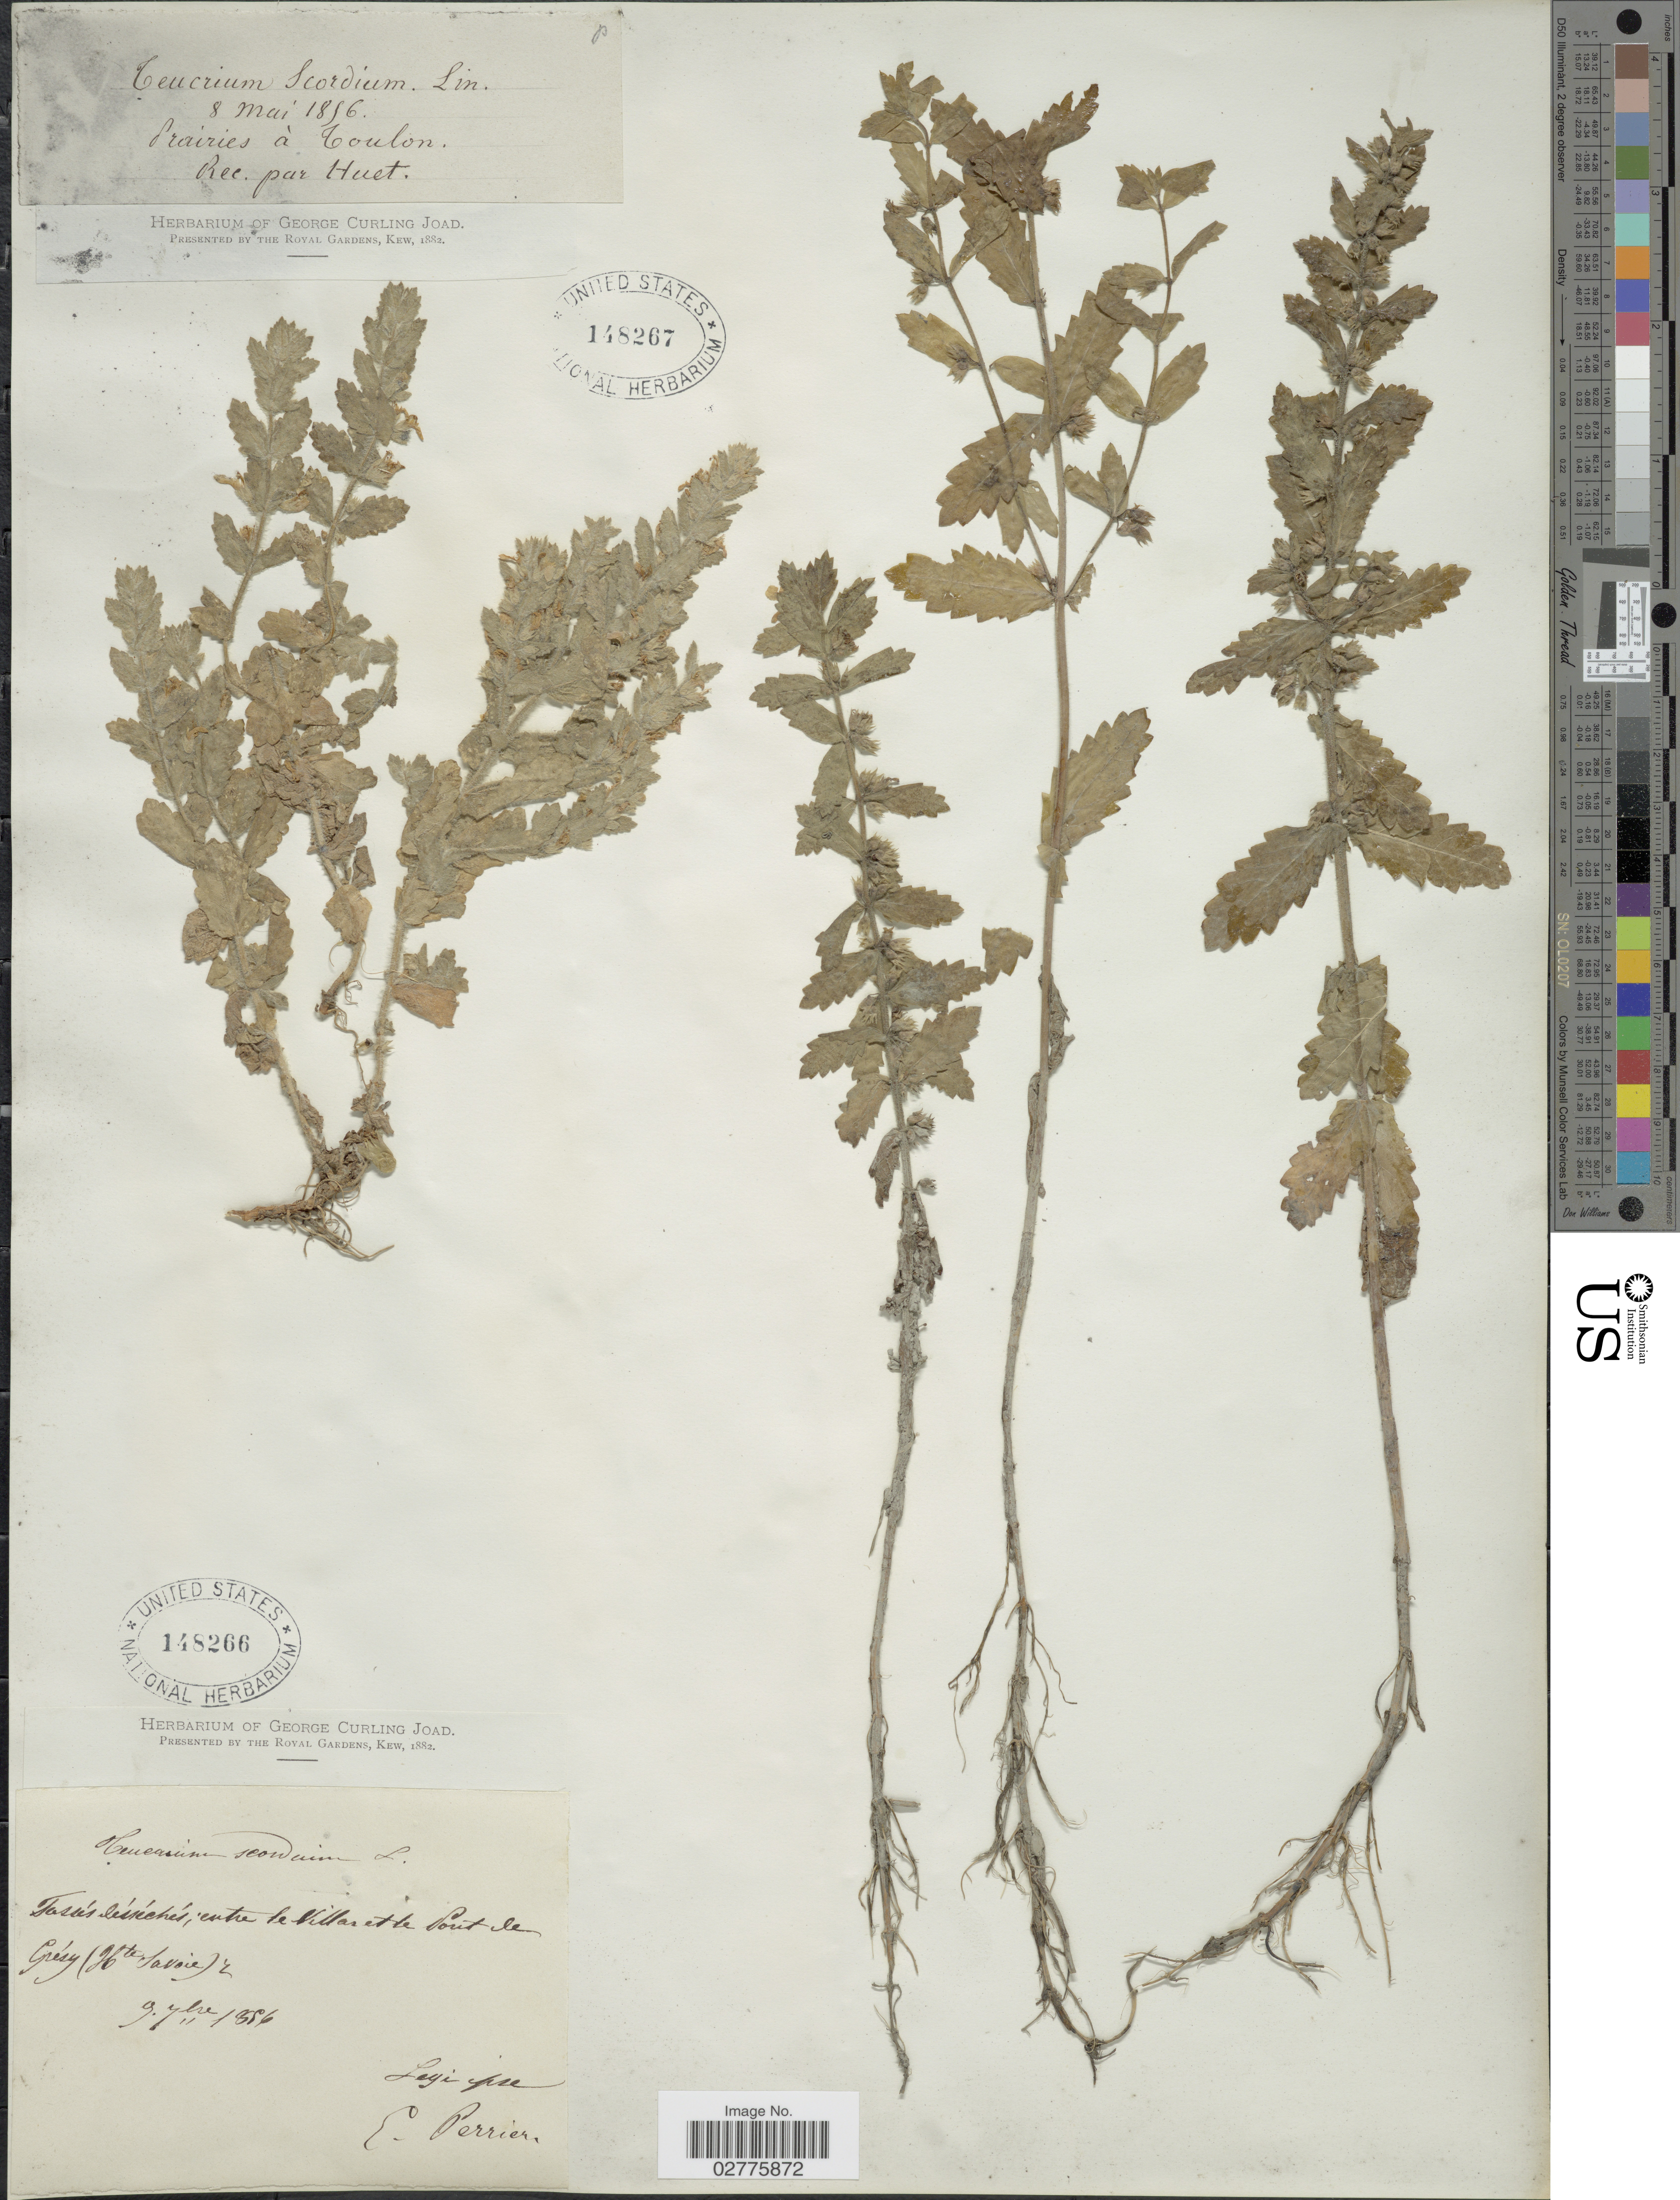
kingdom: Plantae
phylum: Tracheophyta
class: Magnoliopsida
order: Lamiales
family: Lamiaceae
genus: Teucrium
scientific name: Teucrium scordium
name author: L.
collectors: E. Perrier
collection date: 1956-09-09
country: France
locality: Fassés leisichés, entre la Villar et de Pont de Grésy (Hte Savoie).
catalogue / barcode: US 148266